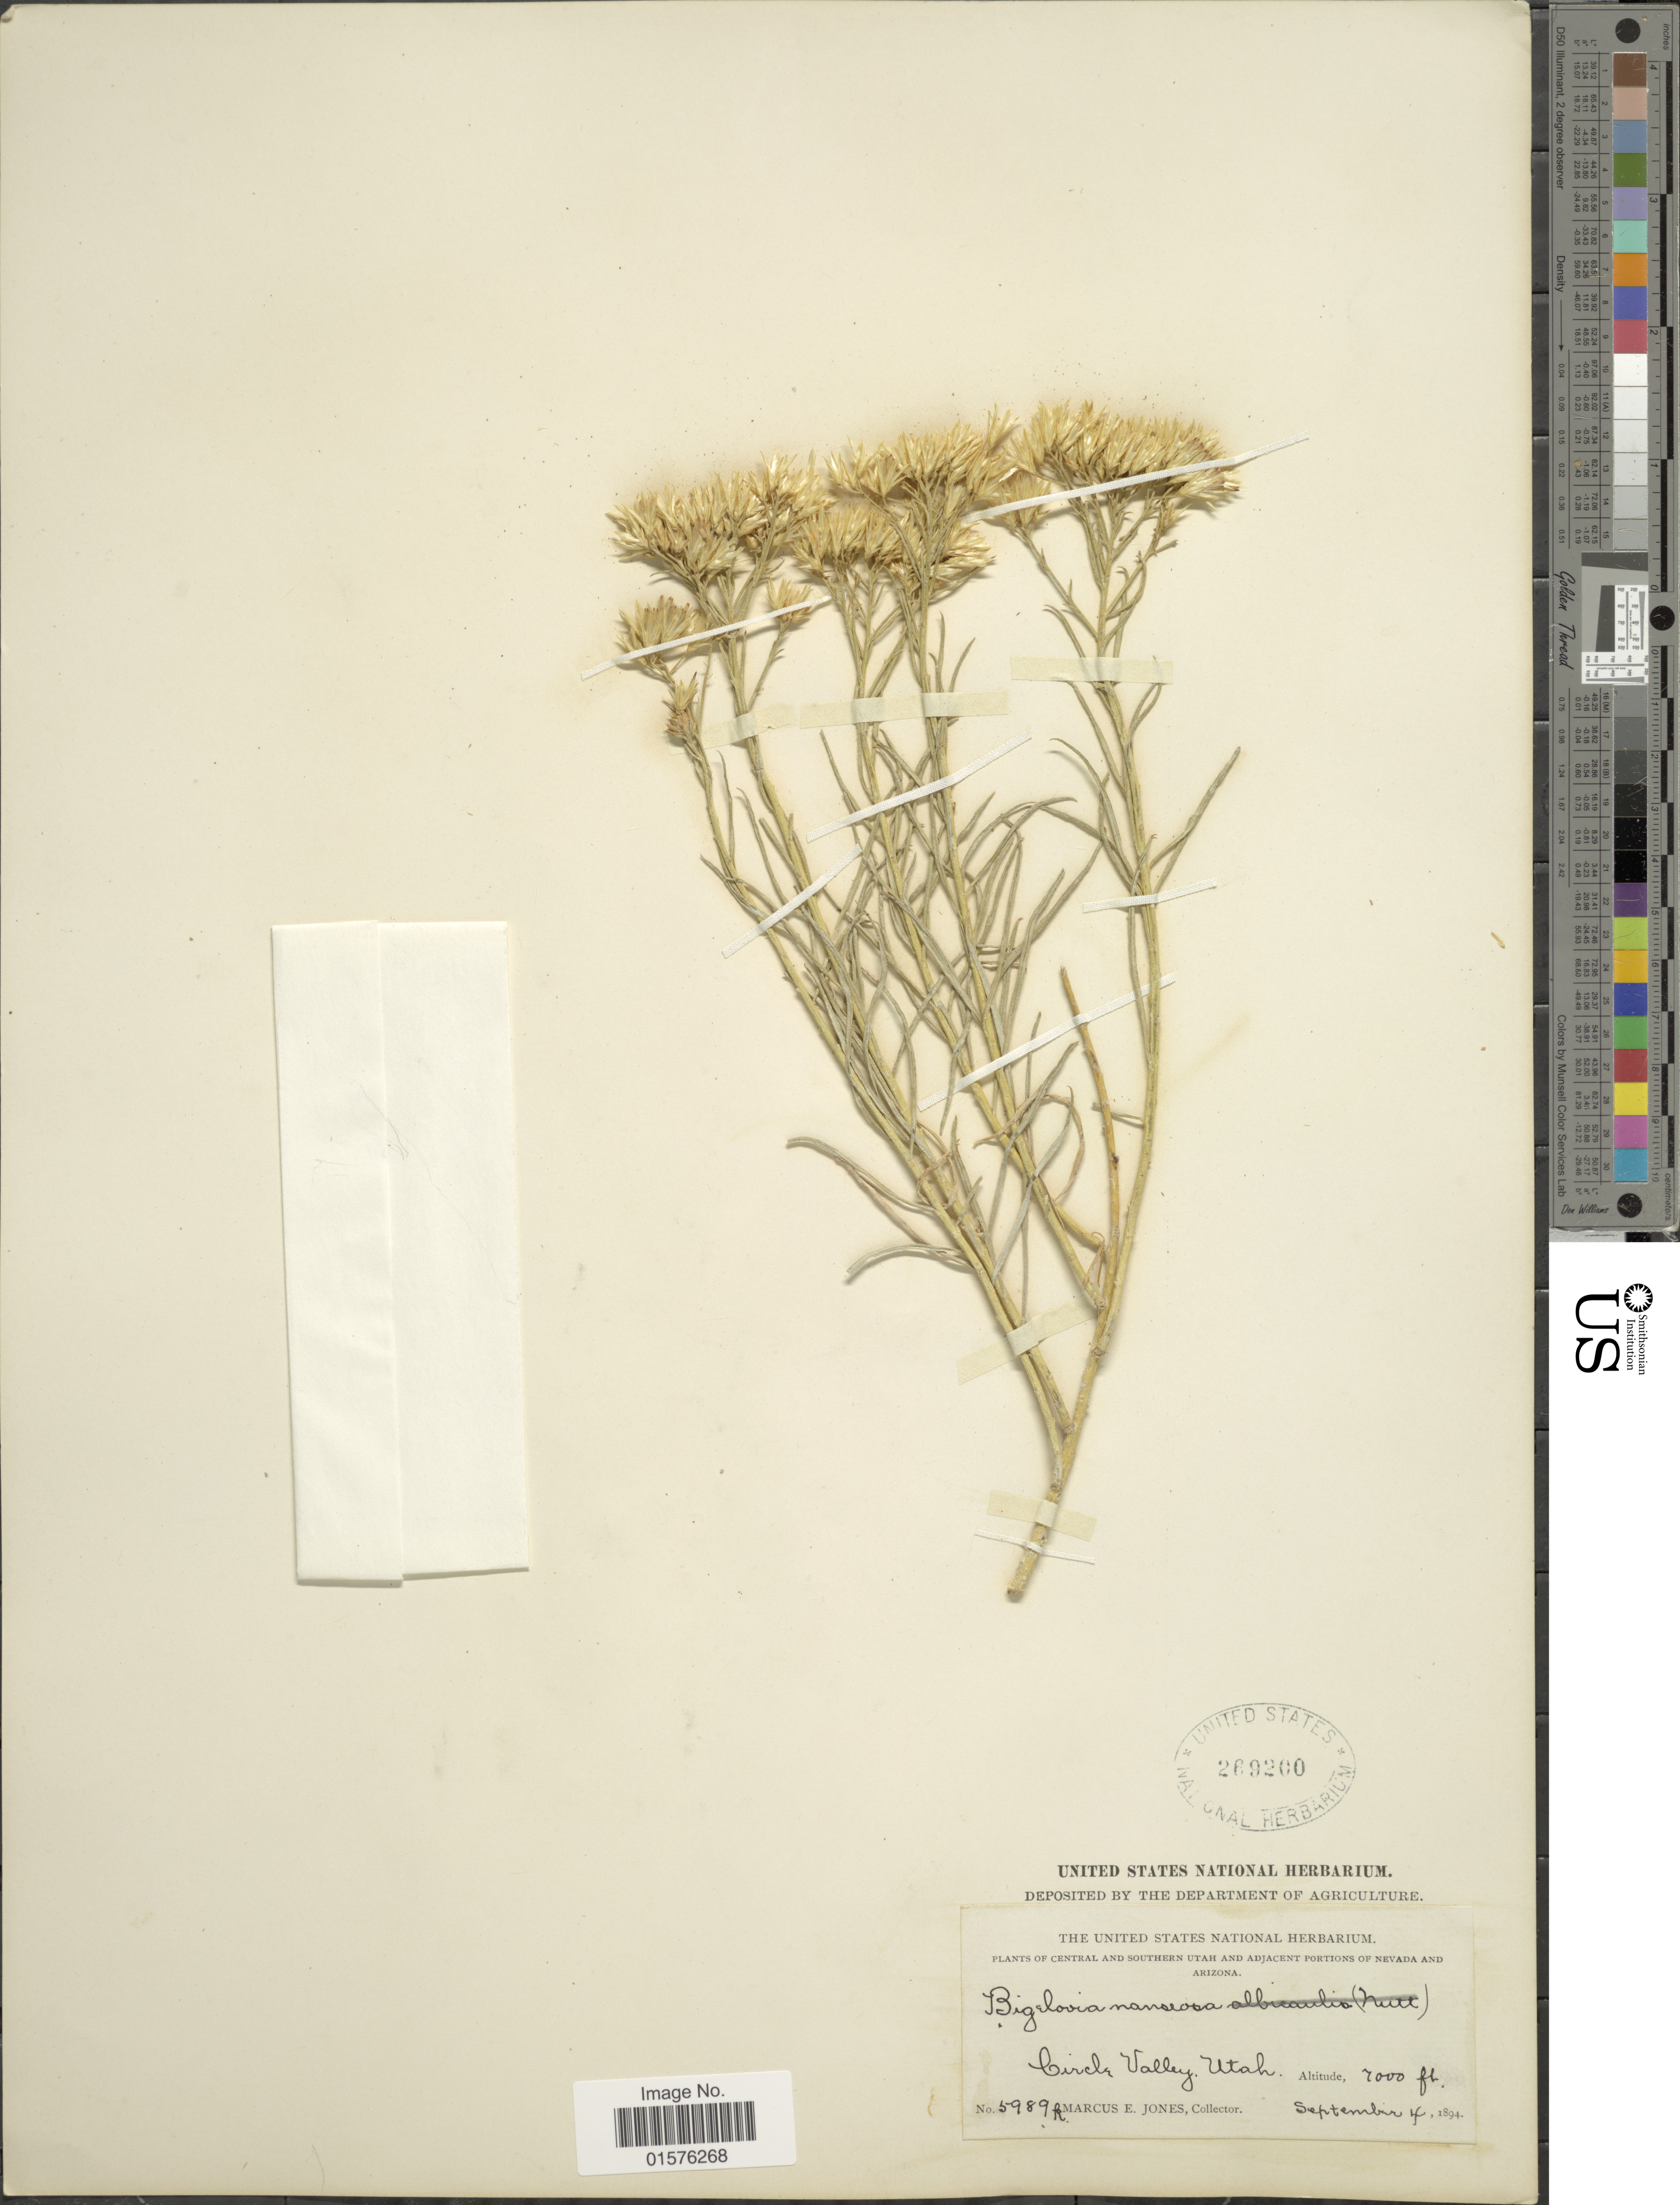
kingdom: Plantae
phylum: Tracheophyta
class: Magnoliopsida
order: Asterales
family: Asteraceae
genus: Ericameria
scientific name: Ericameria nauseosa var. graveolens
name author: (Nutt.) Reveal & Schuyler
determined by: Urbatsch, Lowell E., Curator (LSU), Louisiana State University (UNITED STATES)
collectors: M. E. Jones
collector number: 5989r*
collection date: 1894-09-04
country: United States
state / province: Utah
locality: Circle Valley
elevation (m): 2134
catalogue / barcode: US 269200